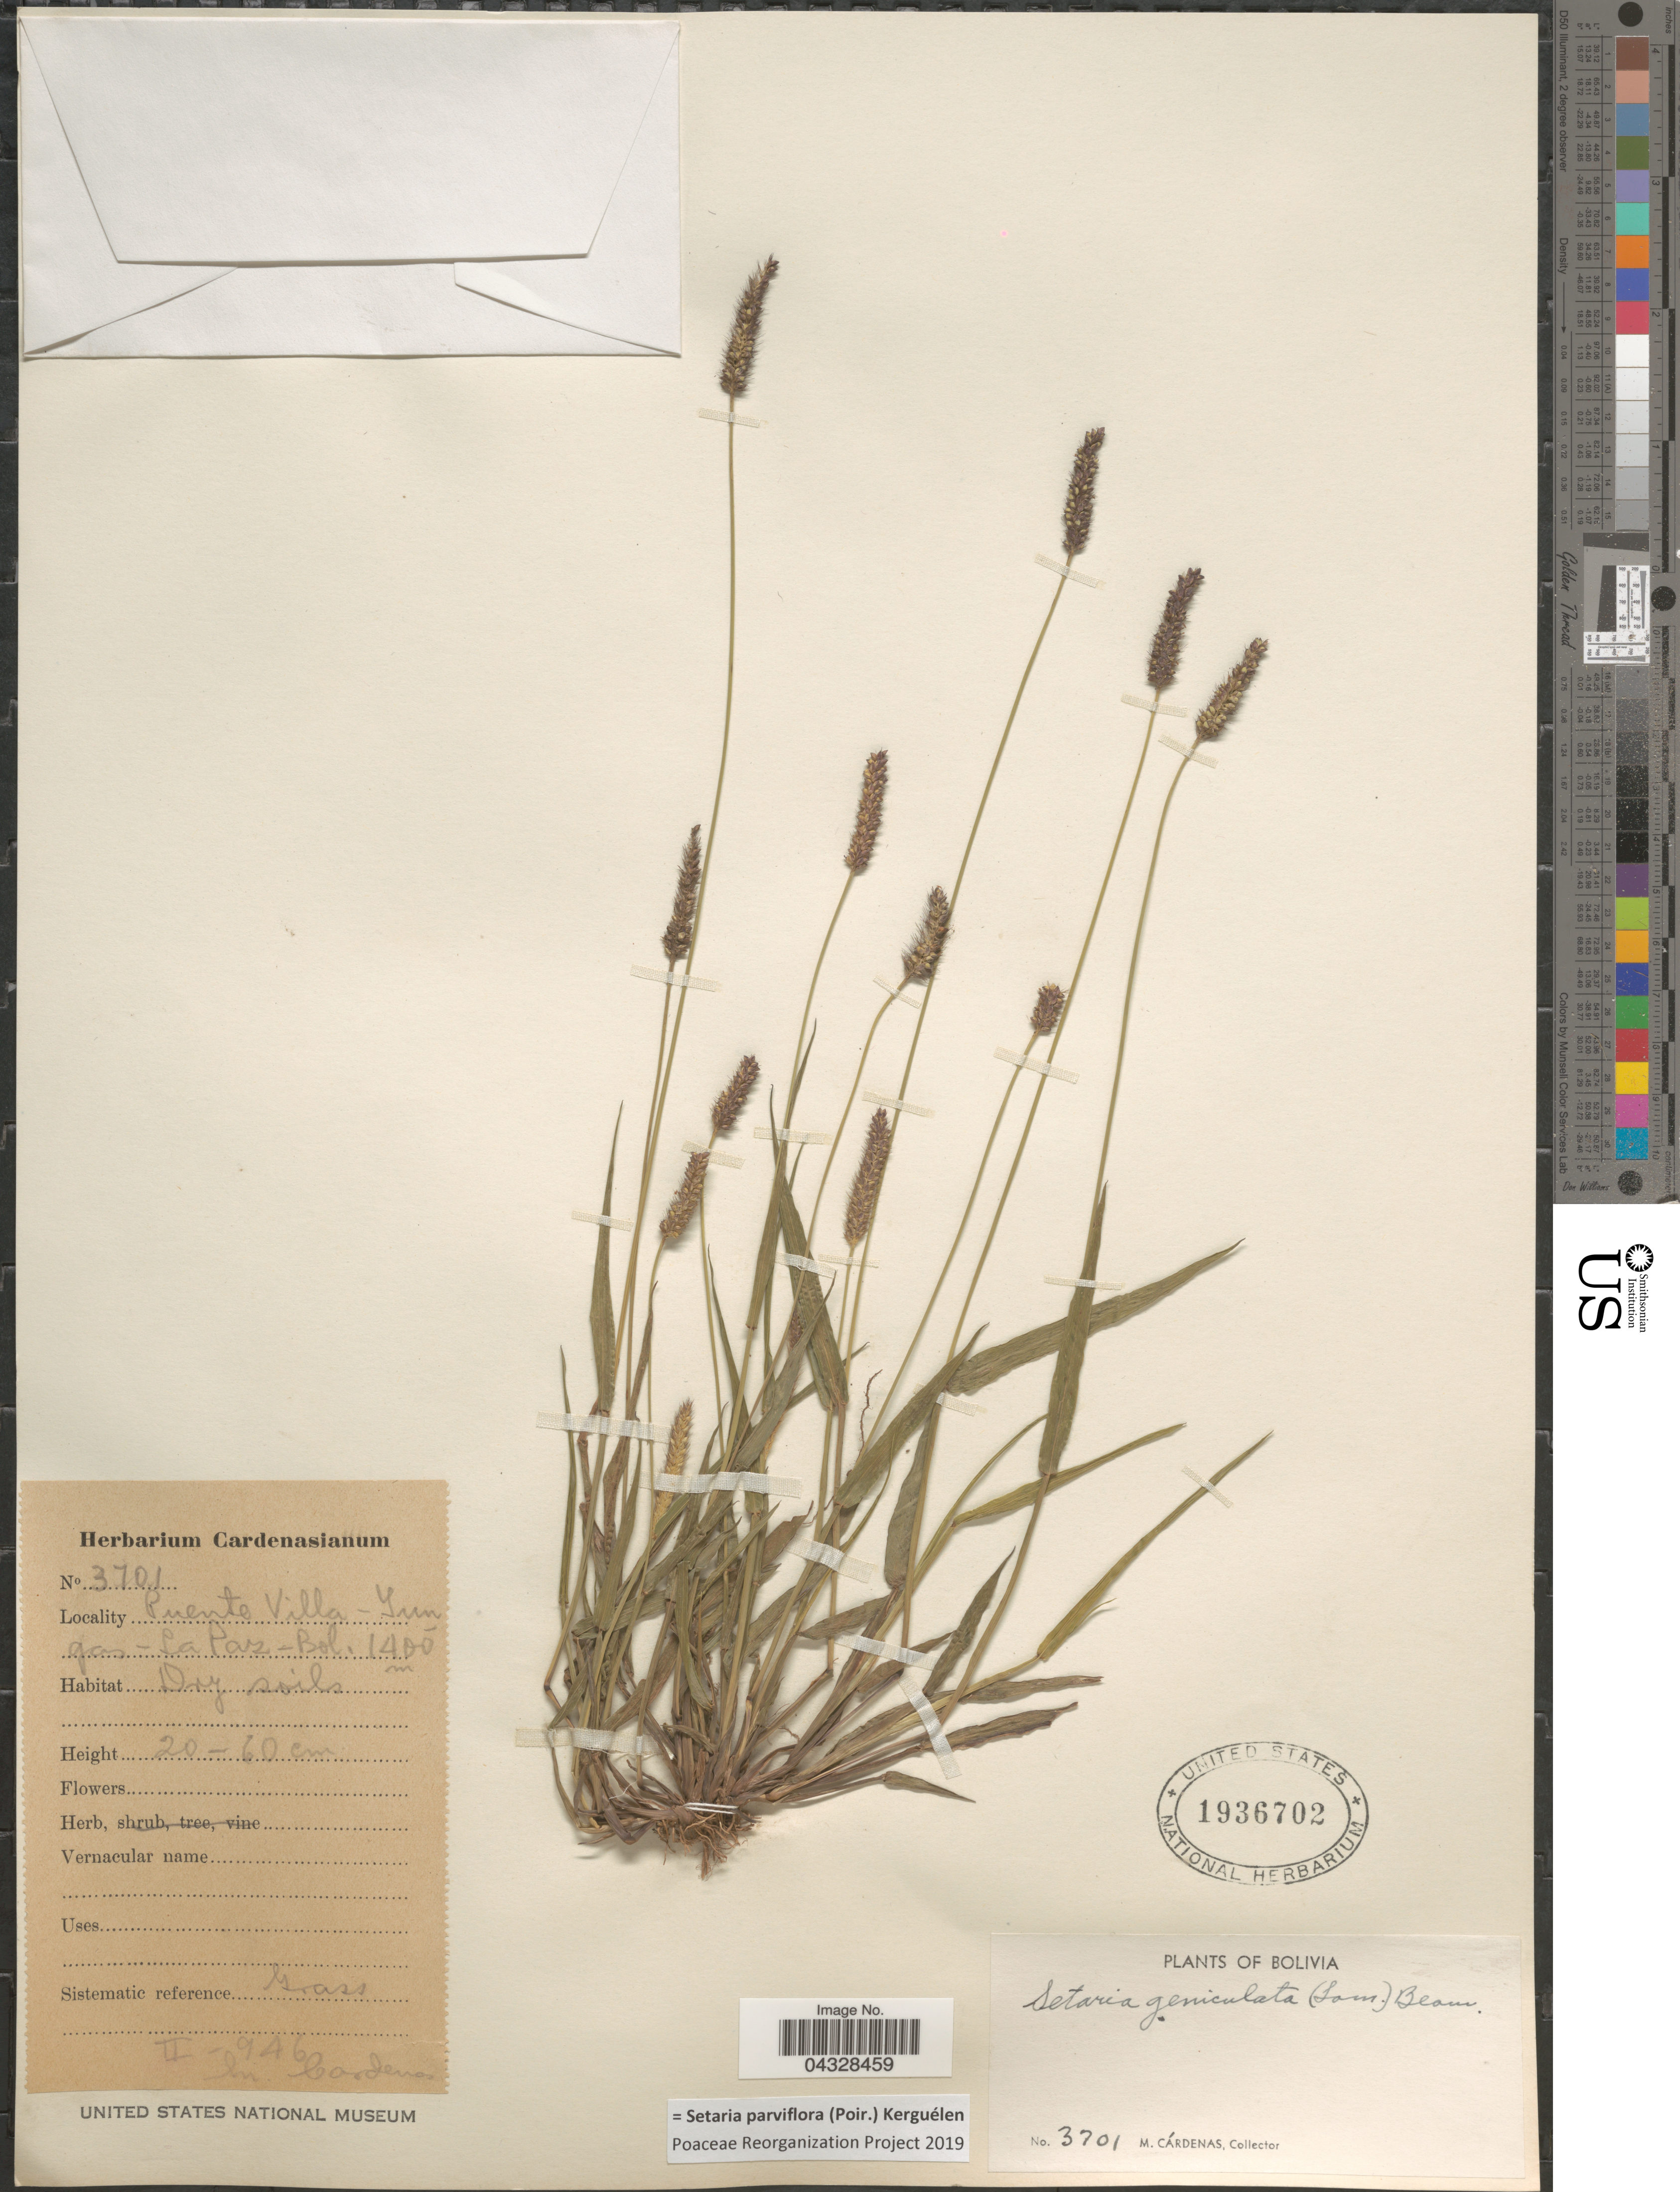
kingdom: Plantae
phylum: Tracheophyta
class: Liliopsida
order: Poales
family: Poaceae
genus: Setaria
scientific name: Setaria parviflora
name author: (Poir.) Kerguélen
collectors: M. Cárdenas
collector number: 3701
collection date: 1946-02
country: Bolivia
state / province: La Paz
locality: Puente Villa - Yungas.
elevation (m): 1400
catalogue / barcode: US 1936702